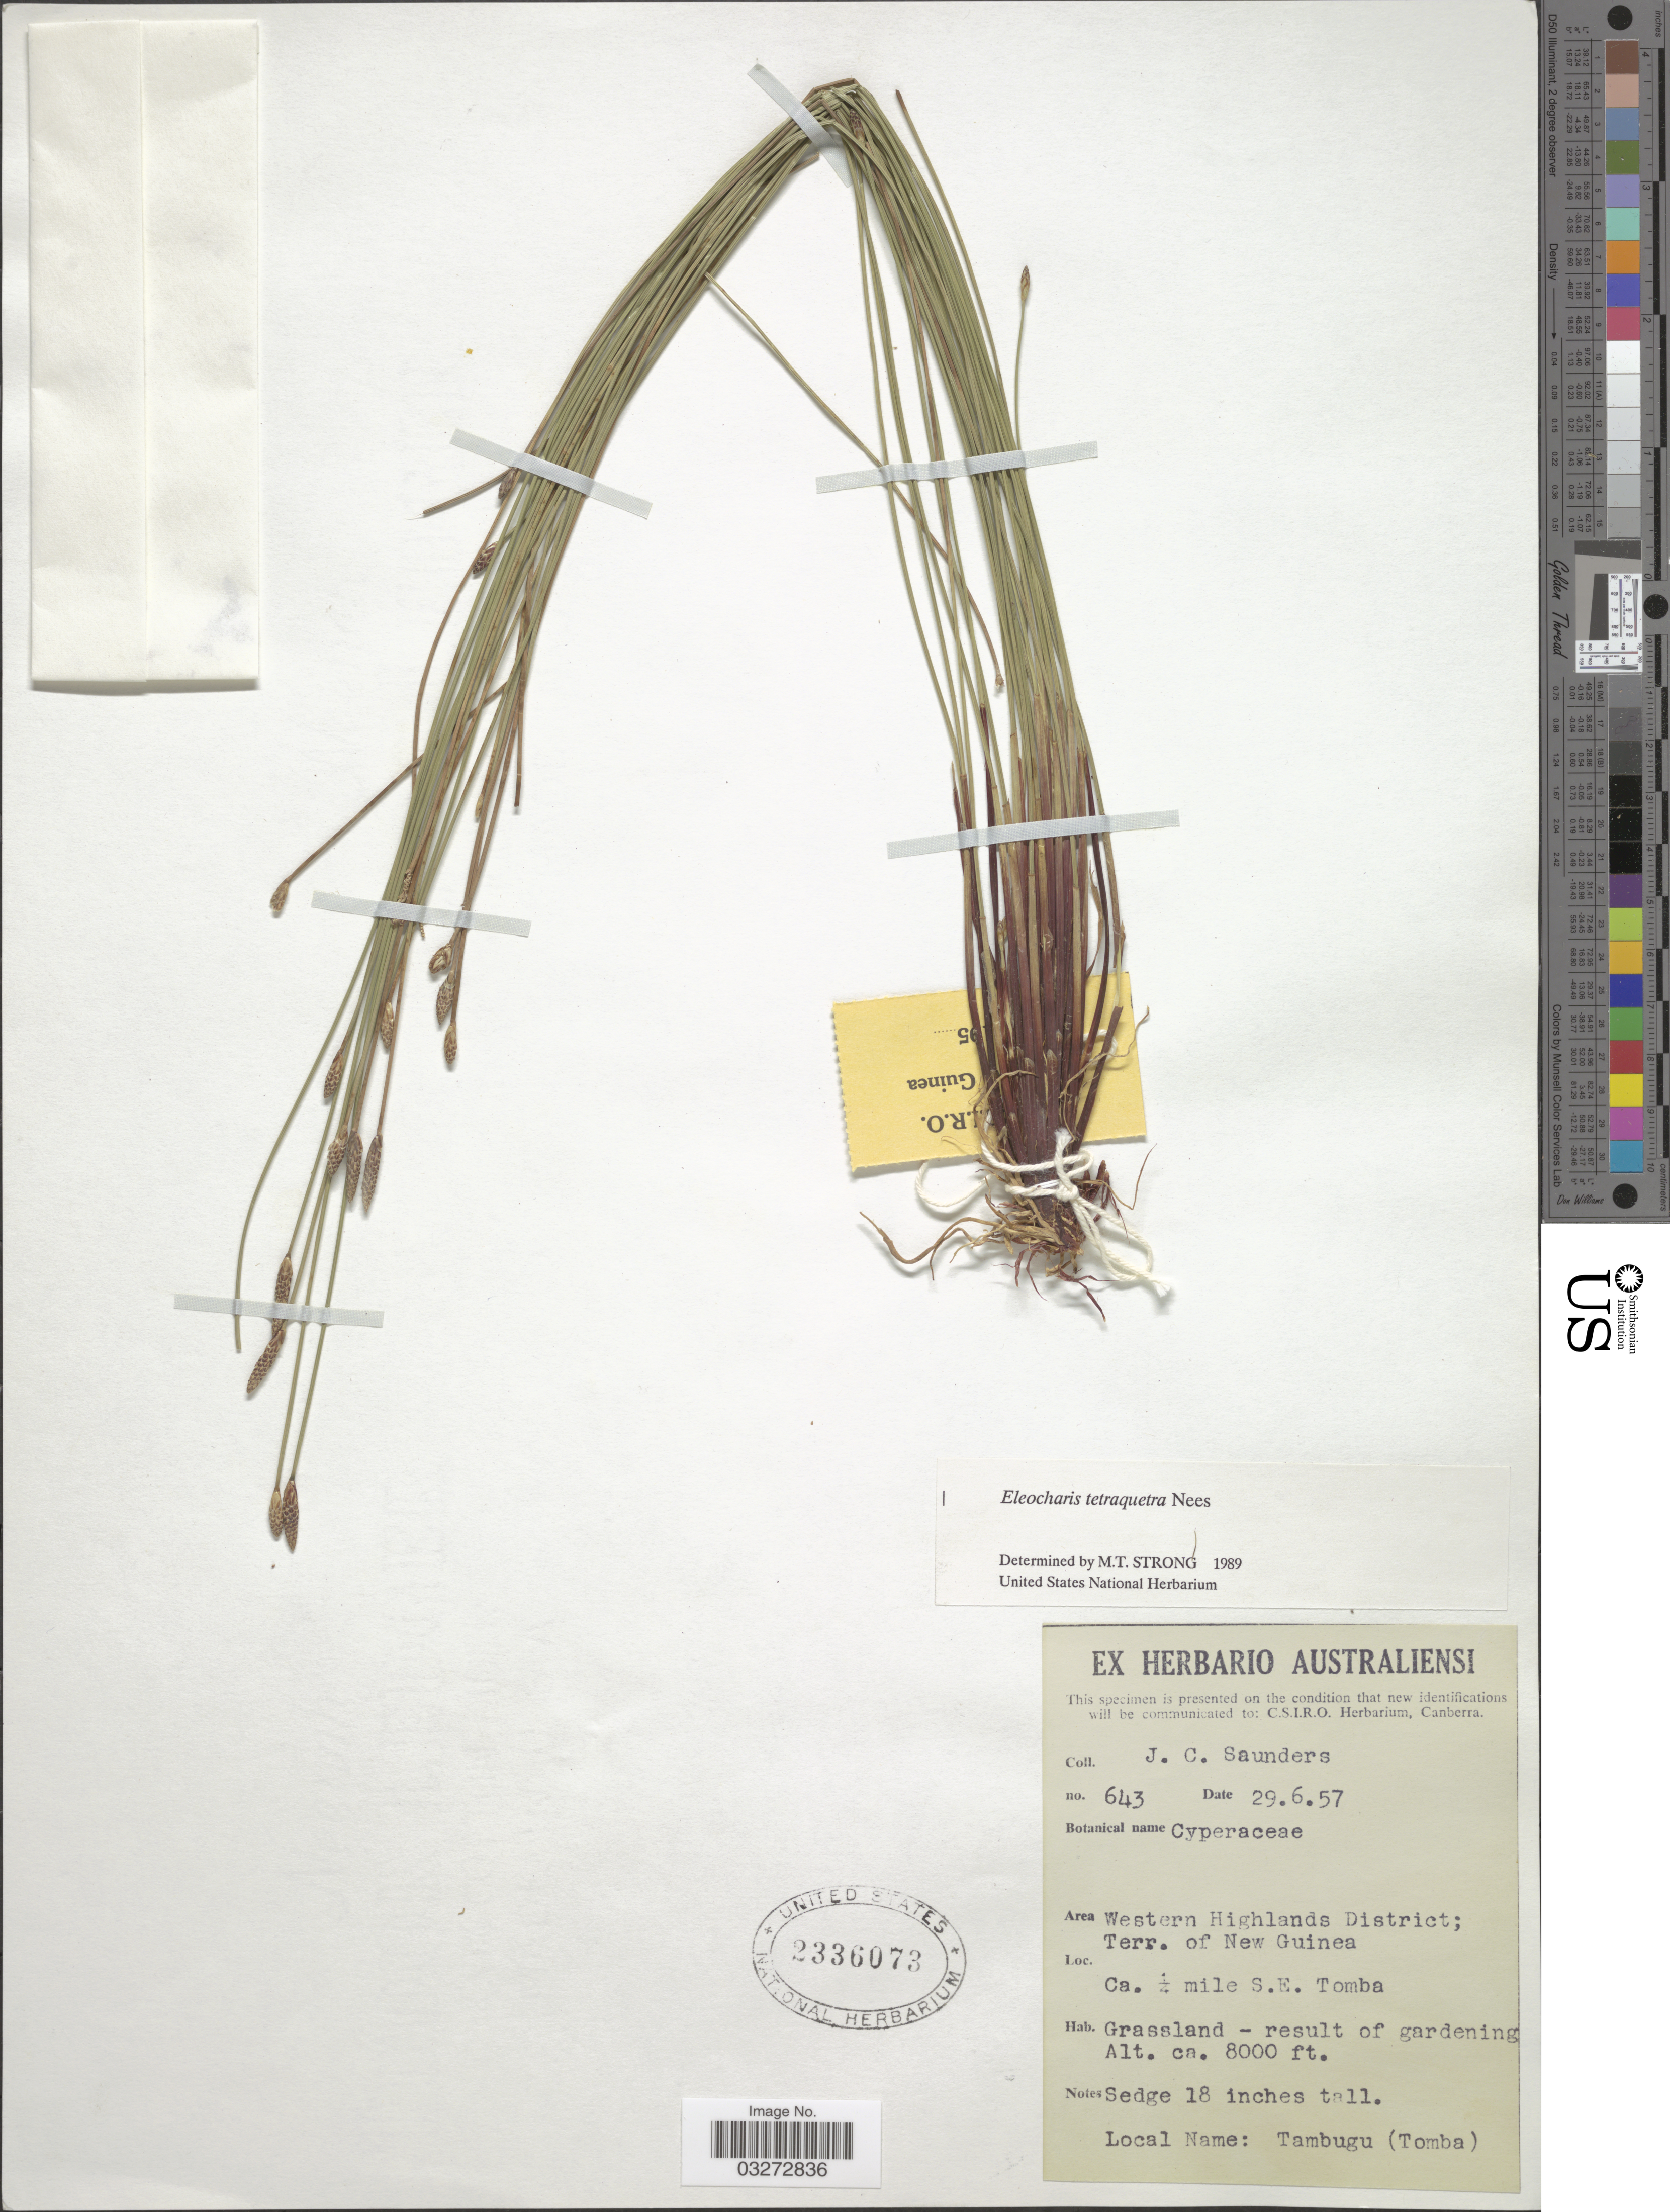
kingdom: Plantae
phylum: Tracheophyta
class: Liliopsida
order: Poales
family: Cyperaceae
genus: Eleocharis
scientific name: Eleocharis tetraquetra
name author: Nees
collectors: J. C. Saunders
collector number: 643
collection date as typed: Transcribed d/m/y: 29/6/57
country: Papua New Guinea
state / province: Western Highlands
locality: Western Highlands District; Terr. of New Guinea. Ca. ¼ mile S.E. Tomba.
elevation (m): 2438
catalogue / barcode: US 2336073